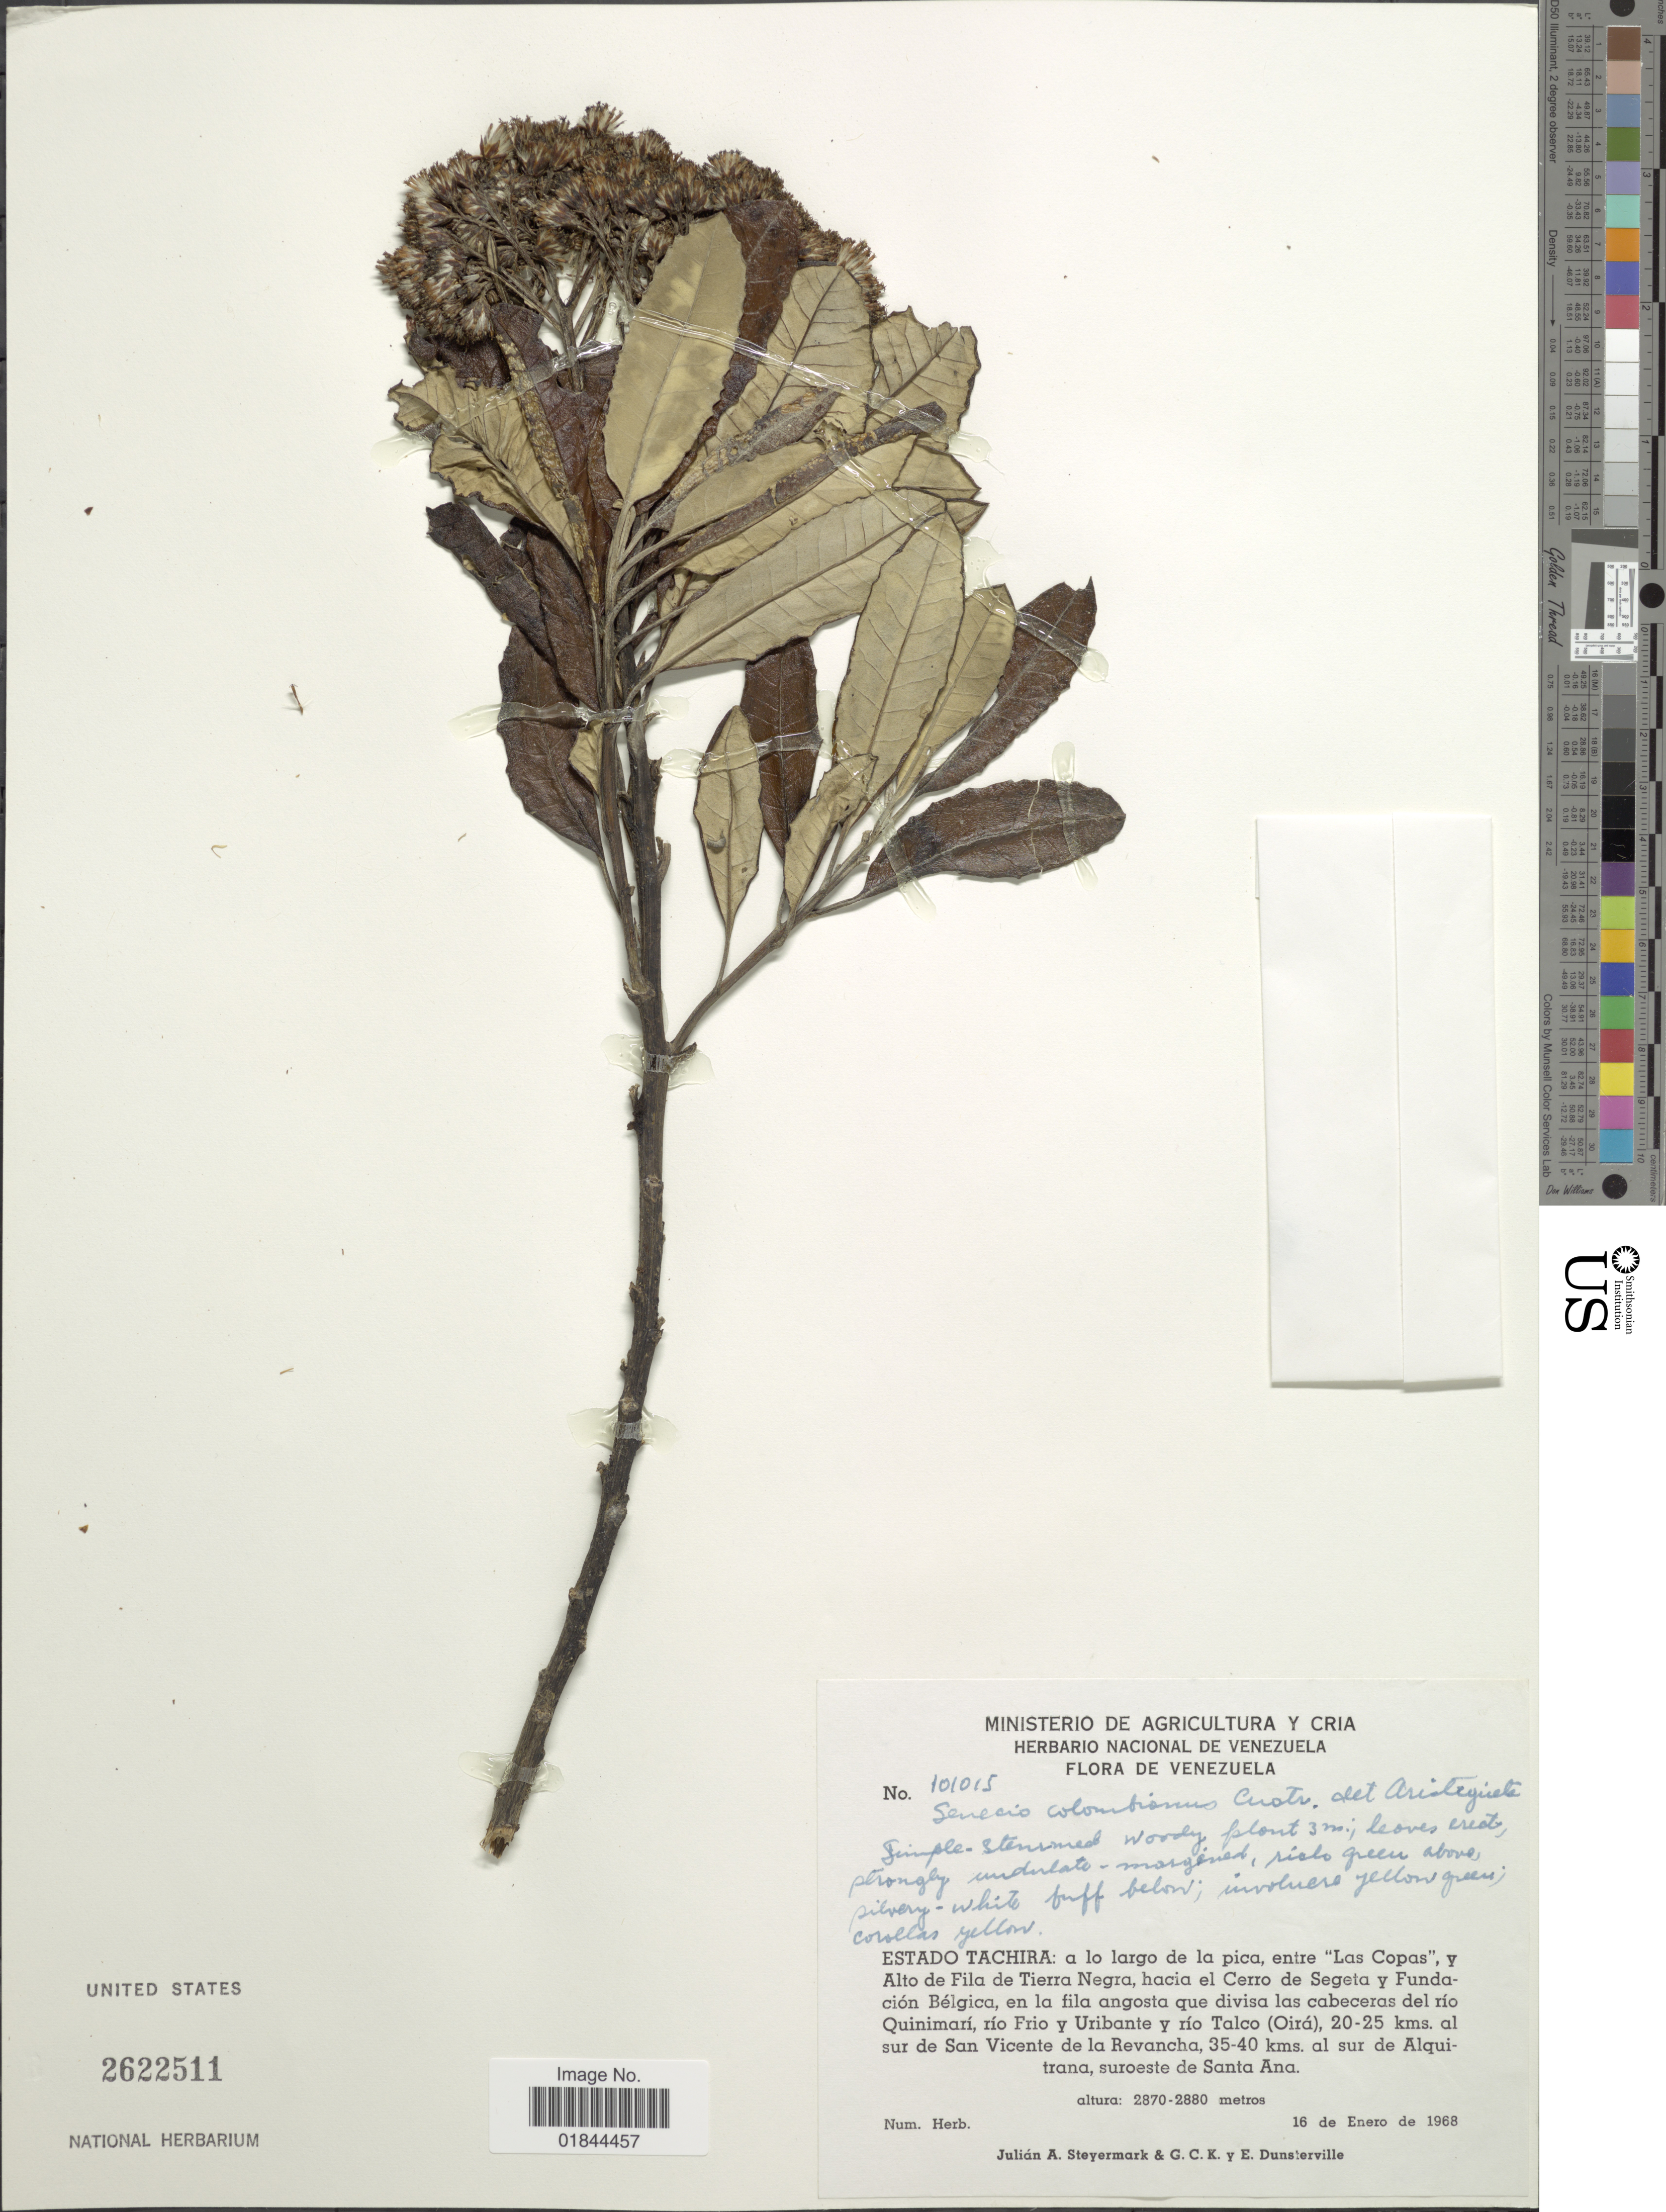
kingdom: Plantae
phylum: Tracheophyta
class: Magnoliopsida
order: Asterales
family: Asteraceae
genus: Pentacalia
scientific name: Pentacalia colombiana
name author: (Cuatrec.) Cuatrec.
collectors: J. Steyermark, G. C. K. Dunsterville & E. Dunsterville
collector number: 101015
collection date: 1968-01-16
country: Venezuela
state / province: Tachira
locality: A lo largo de la pica, entre 'Las Copas', y Alto de Fila de Tierra Negra, hacia el Cerro de Segeta y Fundación Bélgica, en la fila angosta que divisa las cabeceras del río Quinimarí, río Frio y Uribante y río Talco (Oirá), 20-25 kms al sur de San Vicente de la Revancha, 35-40 kms al sur de Alquitrana, suroeste de Santa Ana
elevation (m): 2870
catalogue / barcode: US 2622511